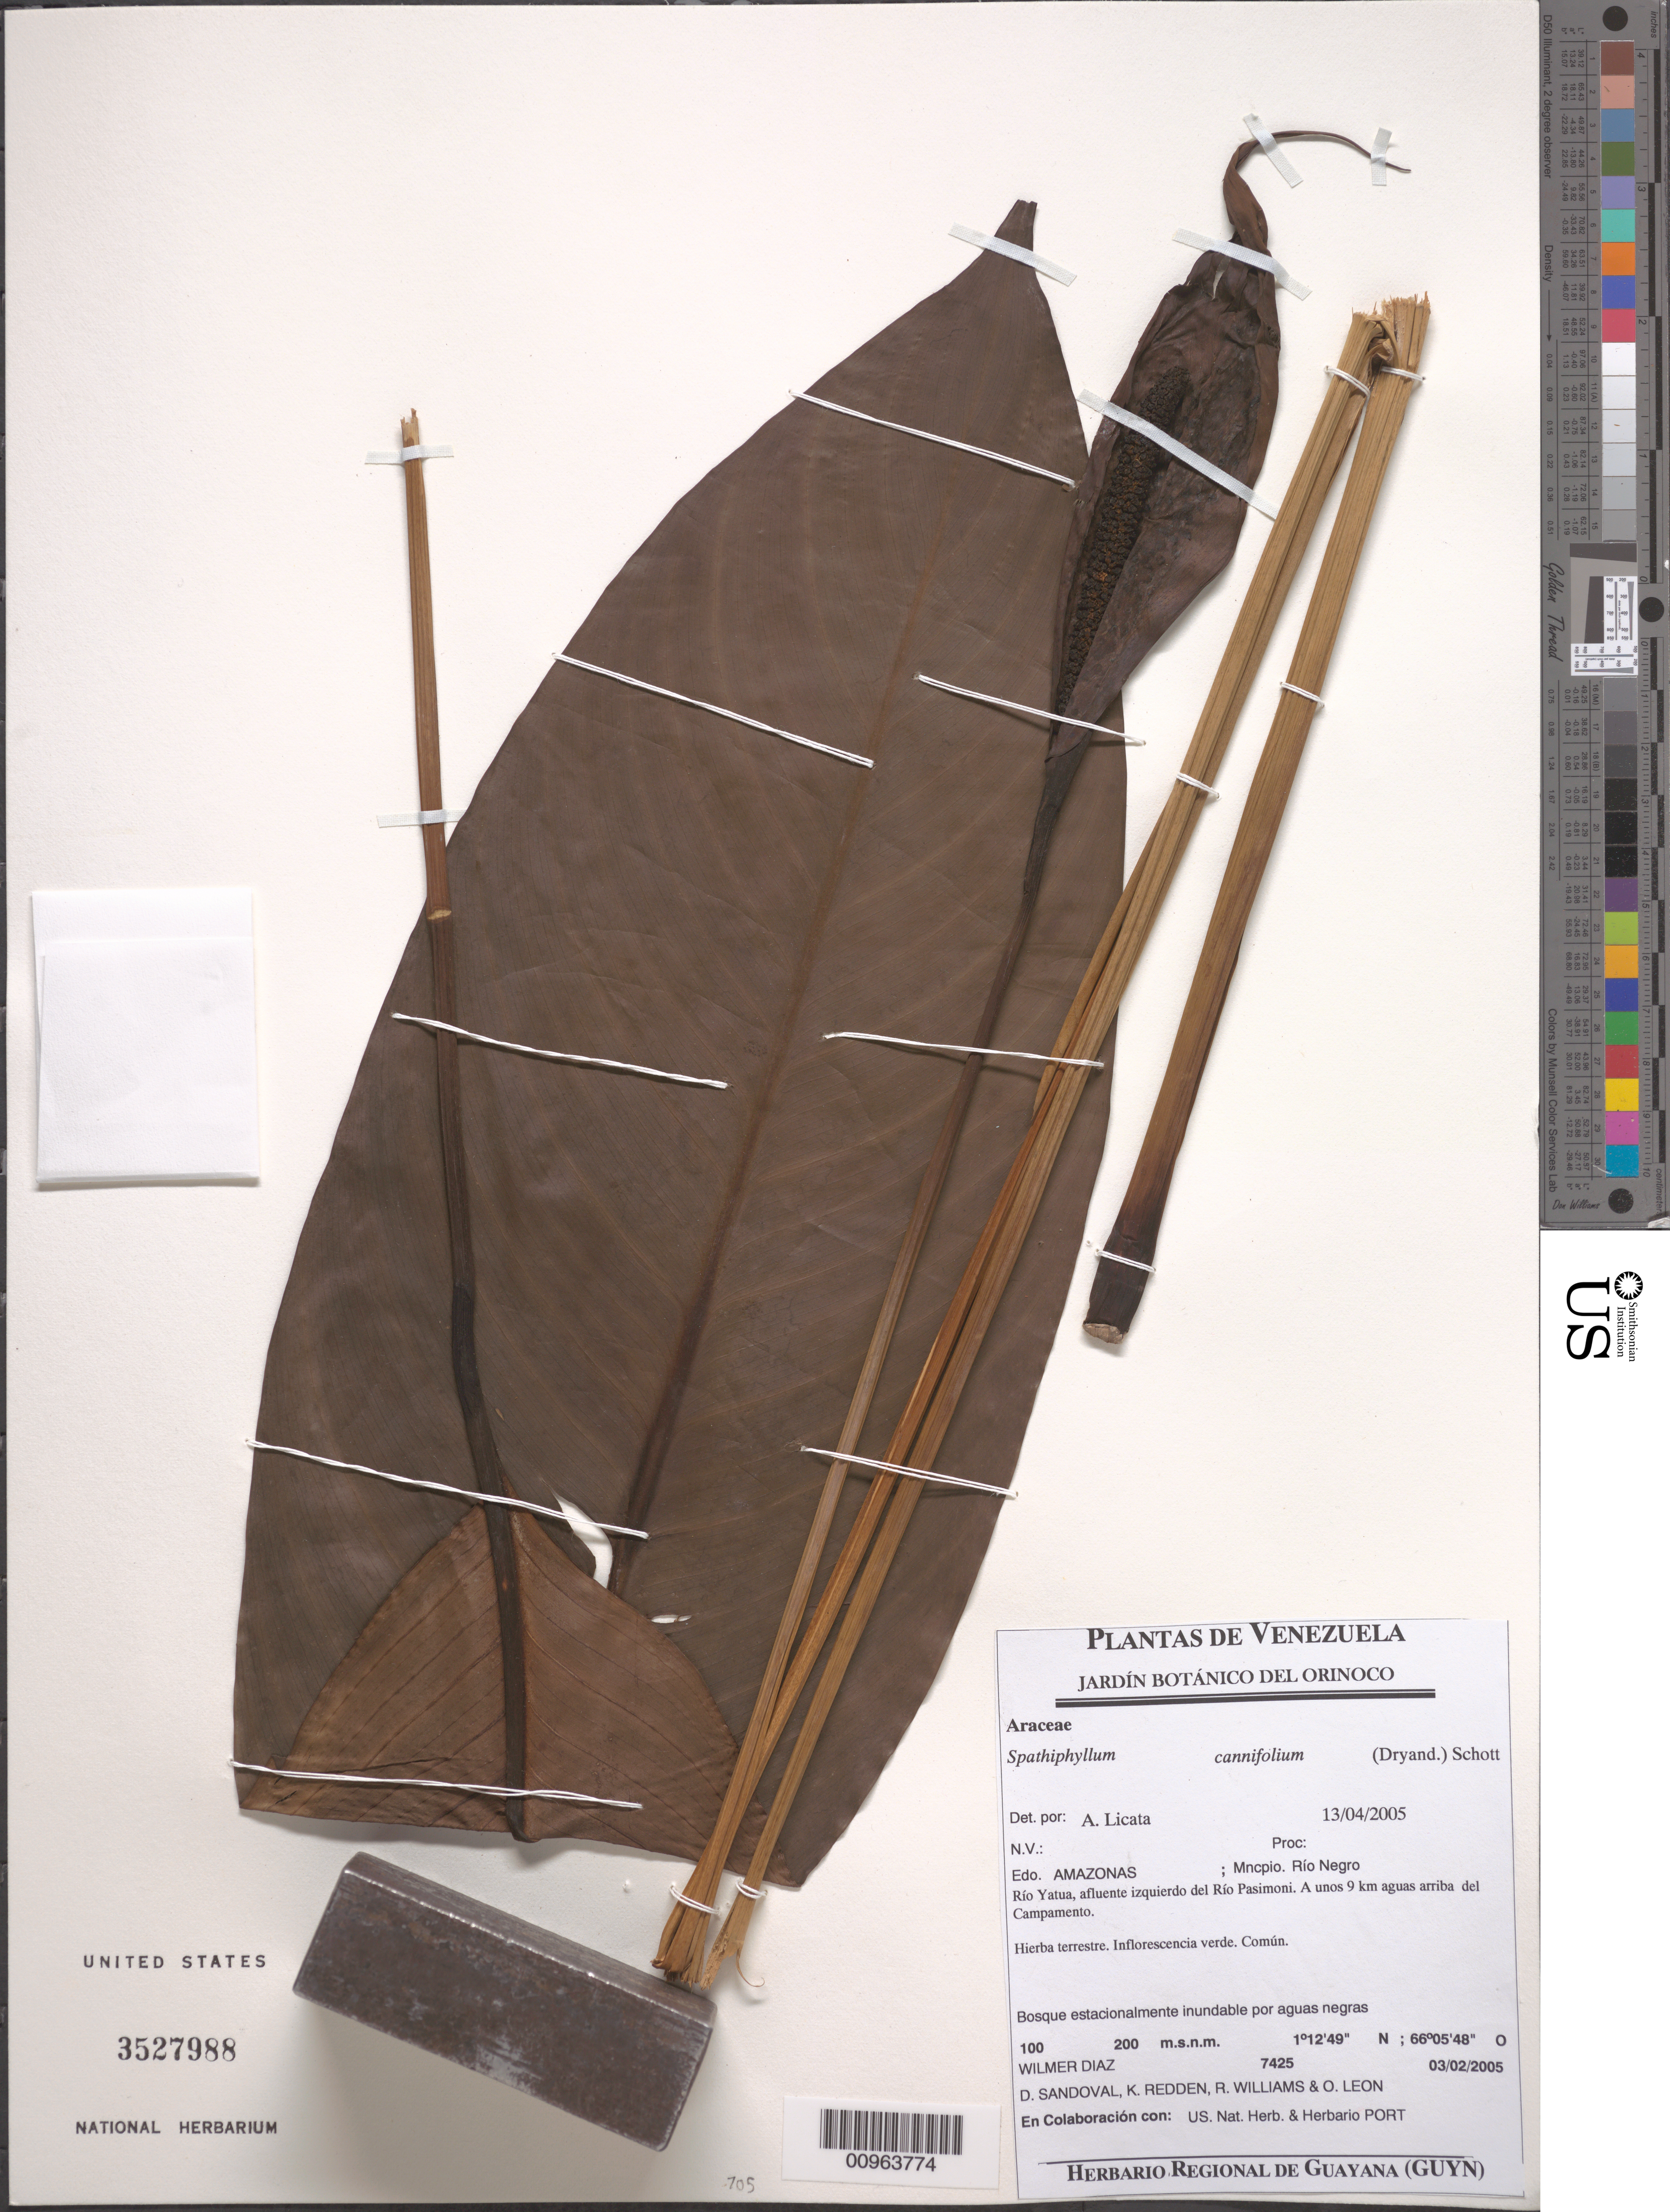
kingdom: Plantae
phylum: Tracheophyta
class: Liliopsida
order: Alismatales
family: Araceae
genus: Spathiphyllum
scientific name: Spathiphyllum cannifolium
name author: (Dryand. ex Sims) Schott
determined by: Licata, A., (PORT), Univ. Nac. Exp. de los Llanos Ezequiel Zamora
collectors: W. Díaz P., D. Sandoval, K. M. Redden, R. Williams & O. León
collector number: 7425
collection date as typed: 3-Feb-05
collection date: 2005-02-03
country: Venezuela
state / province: Amazonas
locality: Mun. Río Negro, Río Yatua, afluente del Río Pasimoni, 9 km aguas arriba del Campamento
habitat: Bosque estacionalmente inundable por aguas negras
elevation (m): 100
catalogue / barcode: US 3527988